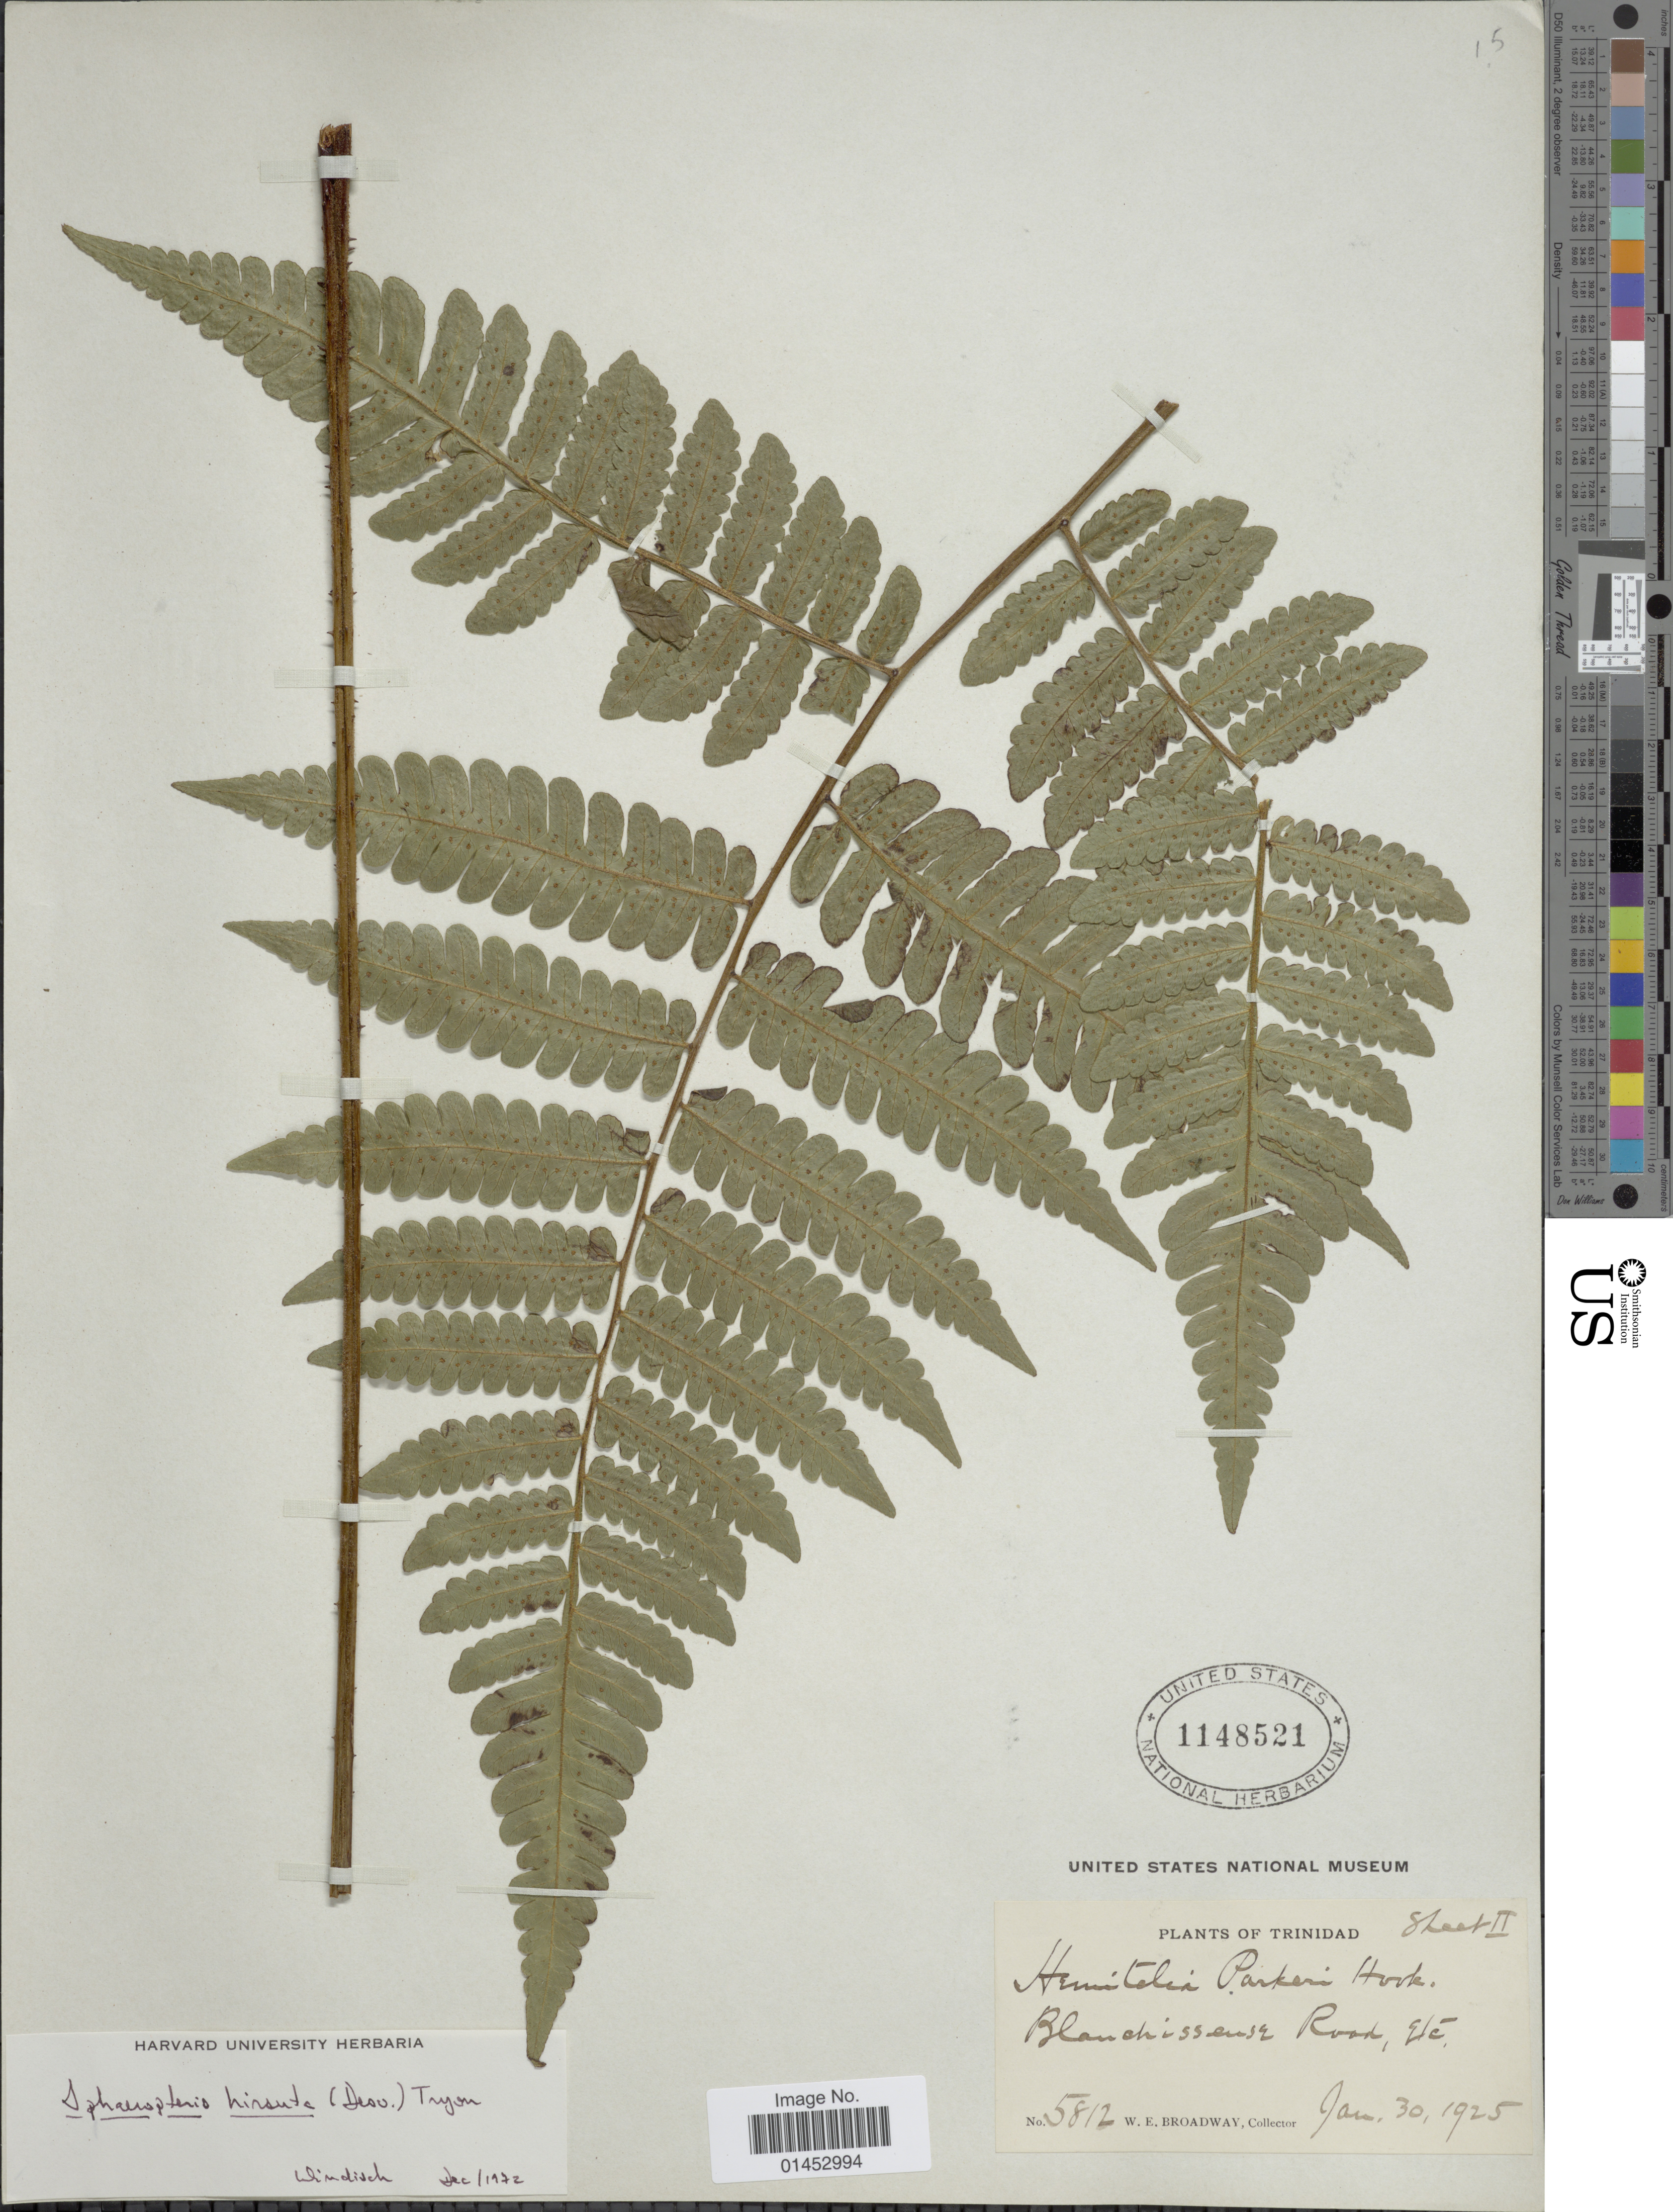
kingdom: Plantae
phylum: Tracheophyta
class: Polypodiopsida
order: Cyatheales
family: Cyatheaceae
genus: Cyathea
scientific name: Cyathea surinamensis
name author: (Miq.) Domin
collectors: W. E. Broadway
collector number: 5812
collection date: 1925-01-30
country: Trinidad and Tobago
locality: Trinidad, Blanchisseuse Road etc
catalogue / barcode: US 1148521